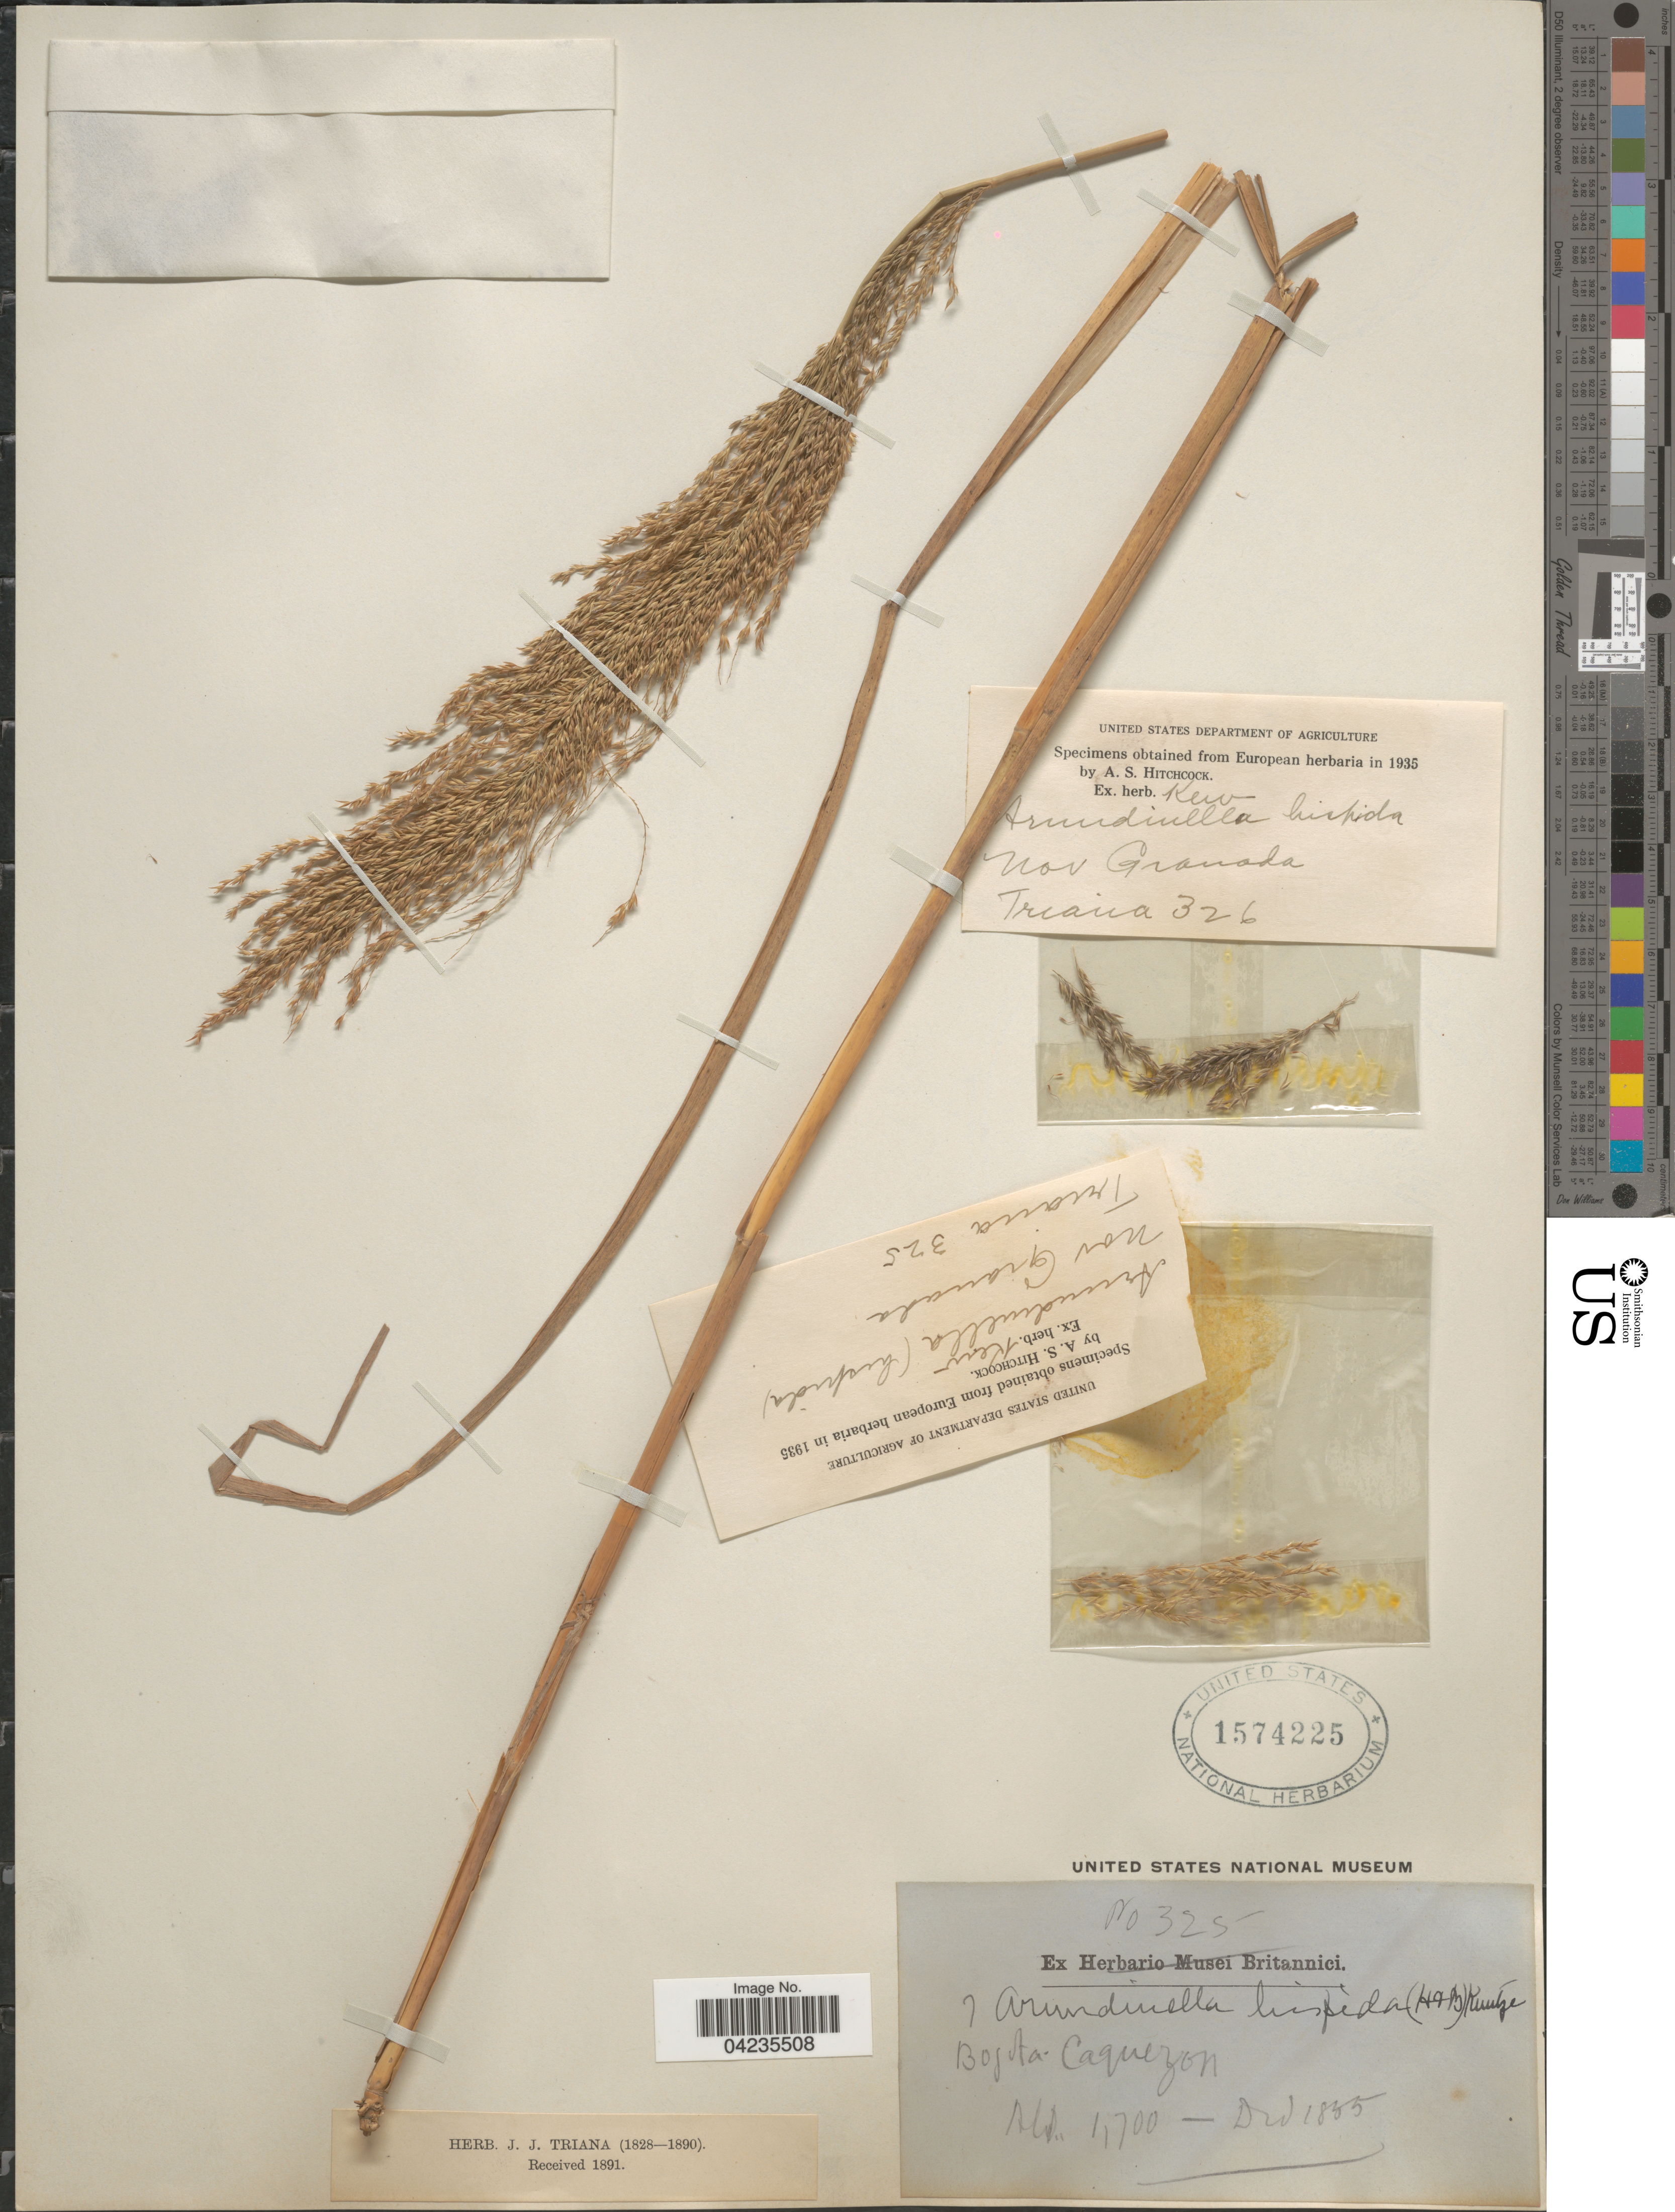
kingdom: Plantae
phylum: Tracheophyta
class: Liliopsida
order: Poales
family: Poaceae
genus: Arundinella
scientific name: Arundinella hispida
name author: (Humb. & Bonpl. ex Willd.) Kuntze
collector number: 325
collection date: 1885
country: Colombia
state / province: Bogota D.C.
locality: Caqueron.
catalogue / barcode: US 1574225